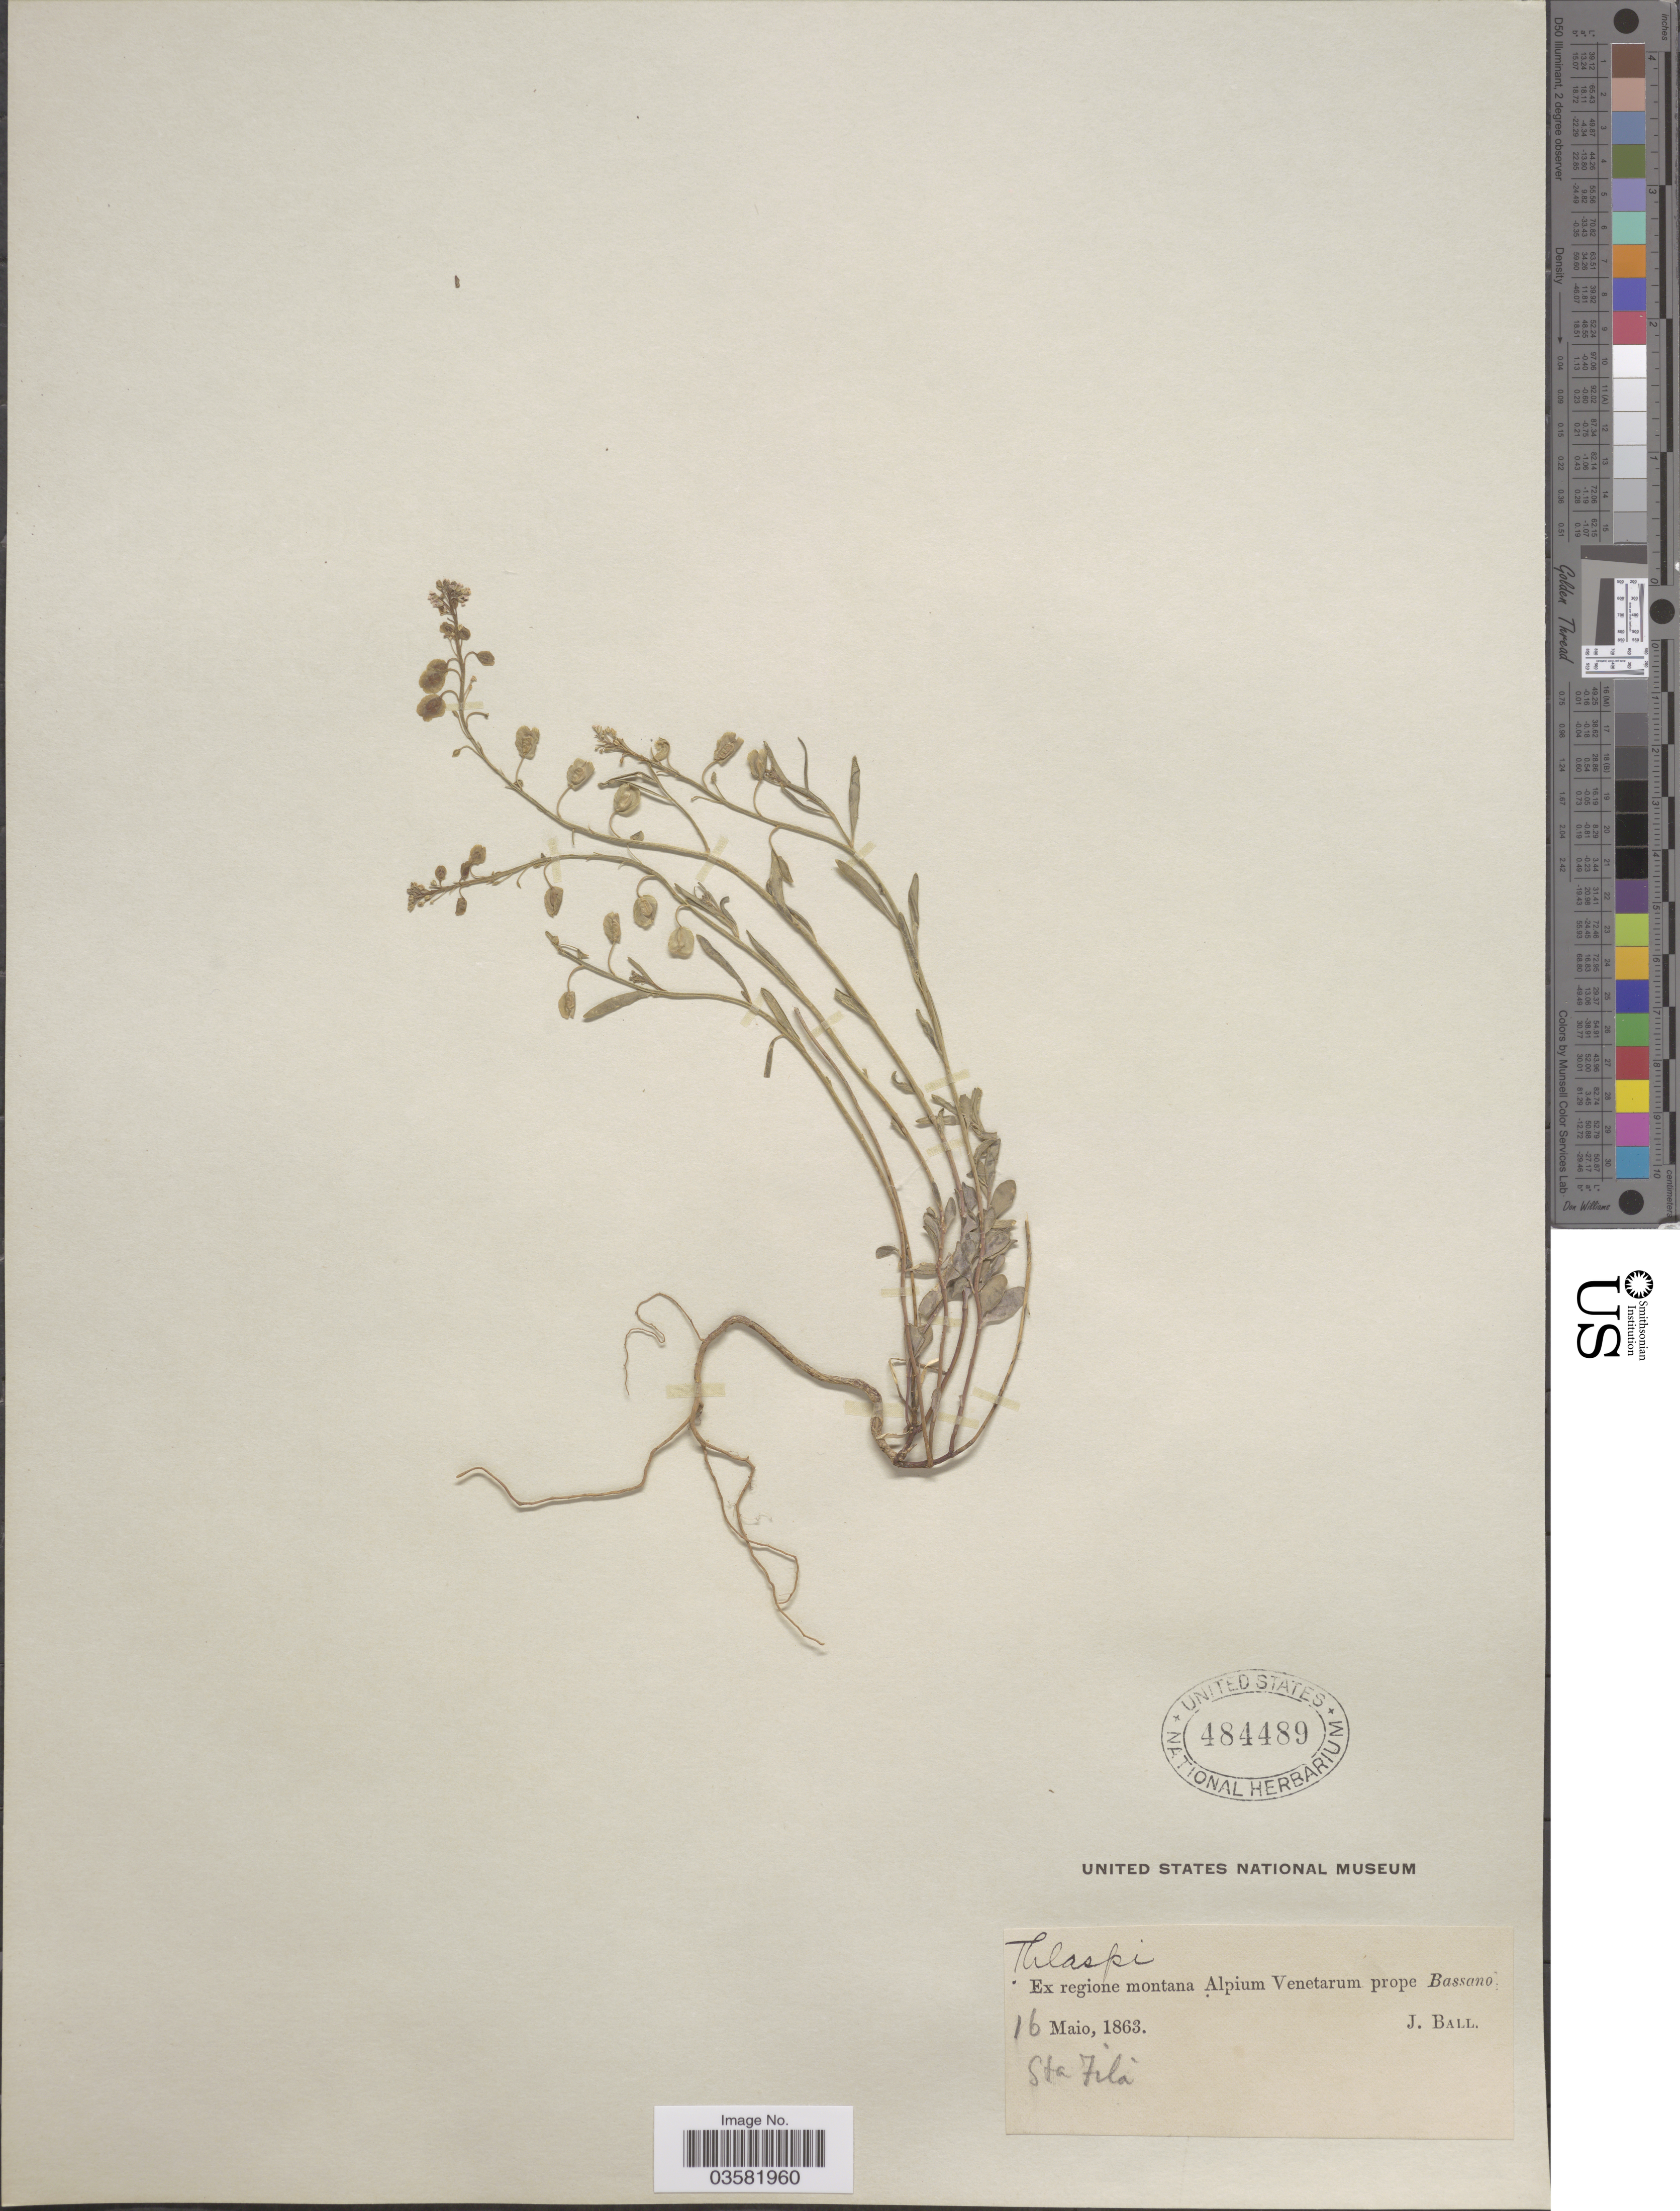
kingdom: Plantae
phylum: Tracheophyta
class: Magnoliopsida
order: Brassicales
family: Brassicaceae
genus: Thlaspi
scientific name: Thlaspi sp.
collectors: J. Ball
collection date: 1863-05-16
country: Italy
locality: Ex regione montana Alpium Venetarum prope Bassano. Sta Filá.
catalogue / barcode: US 484489